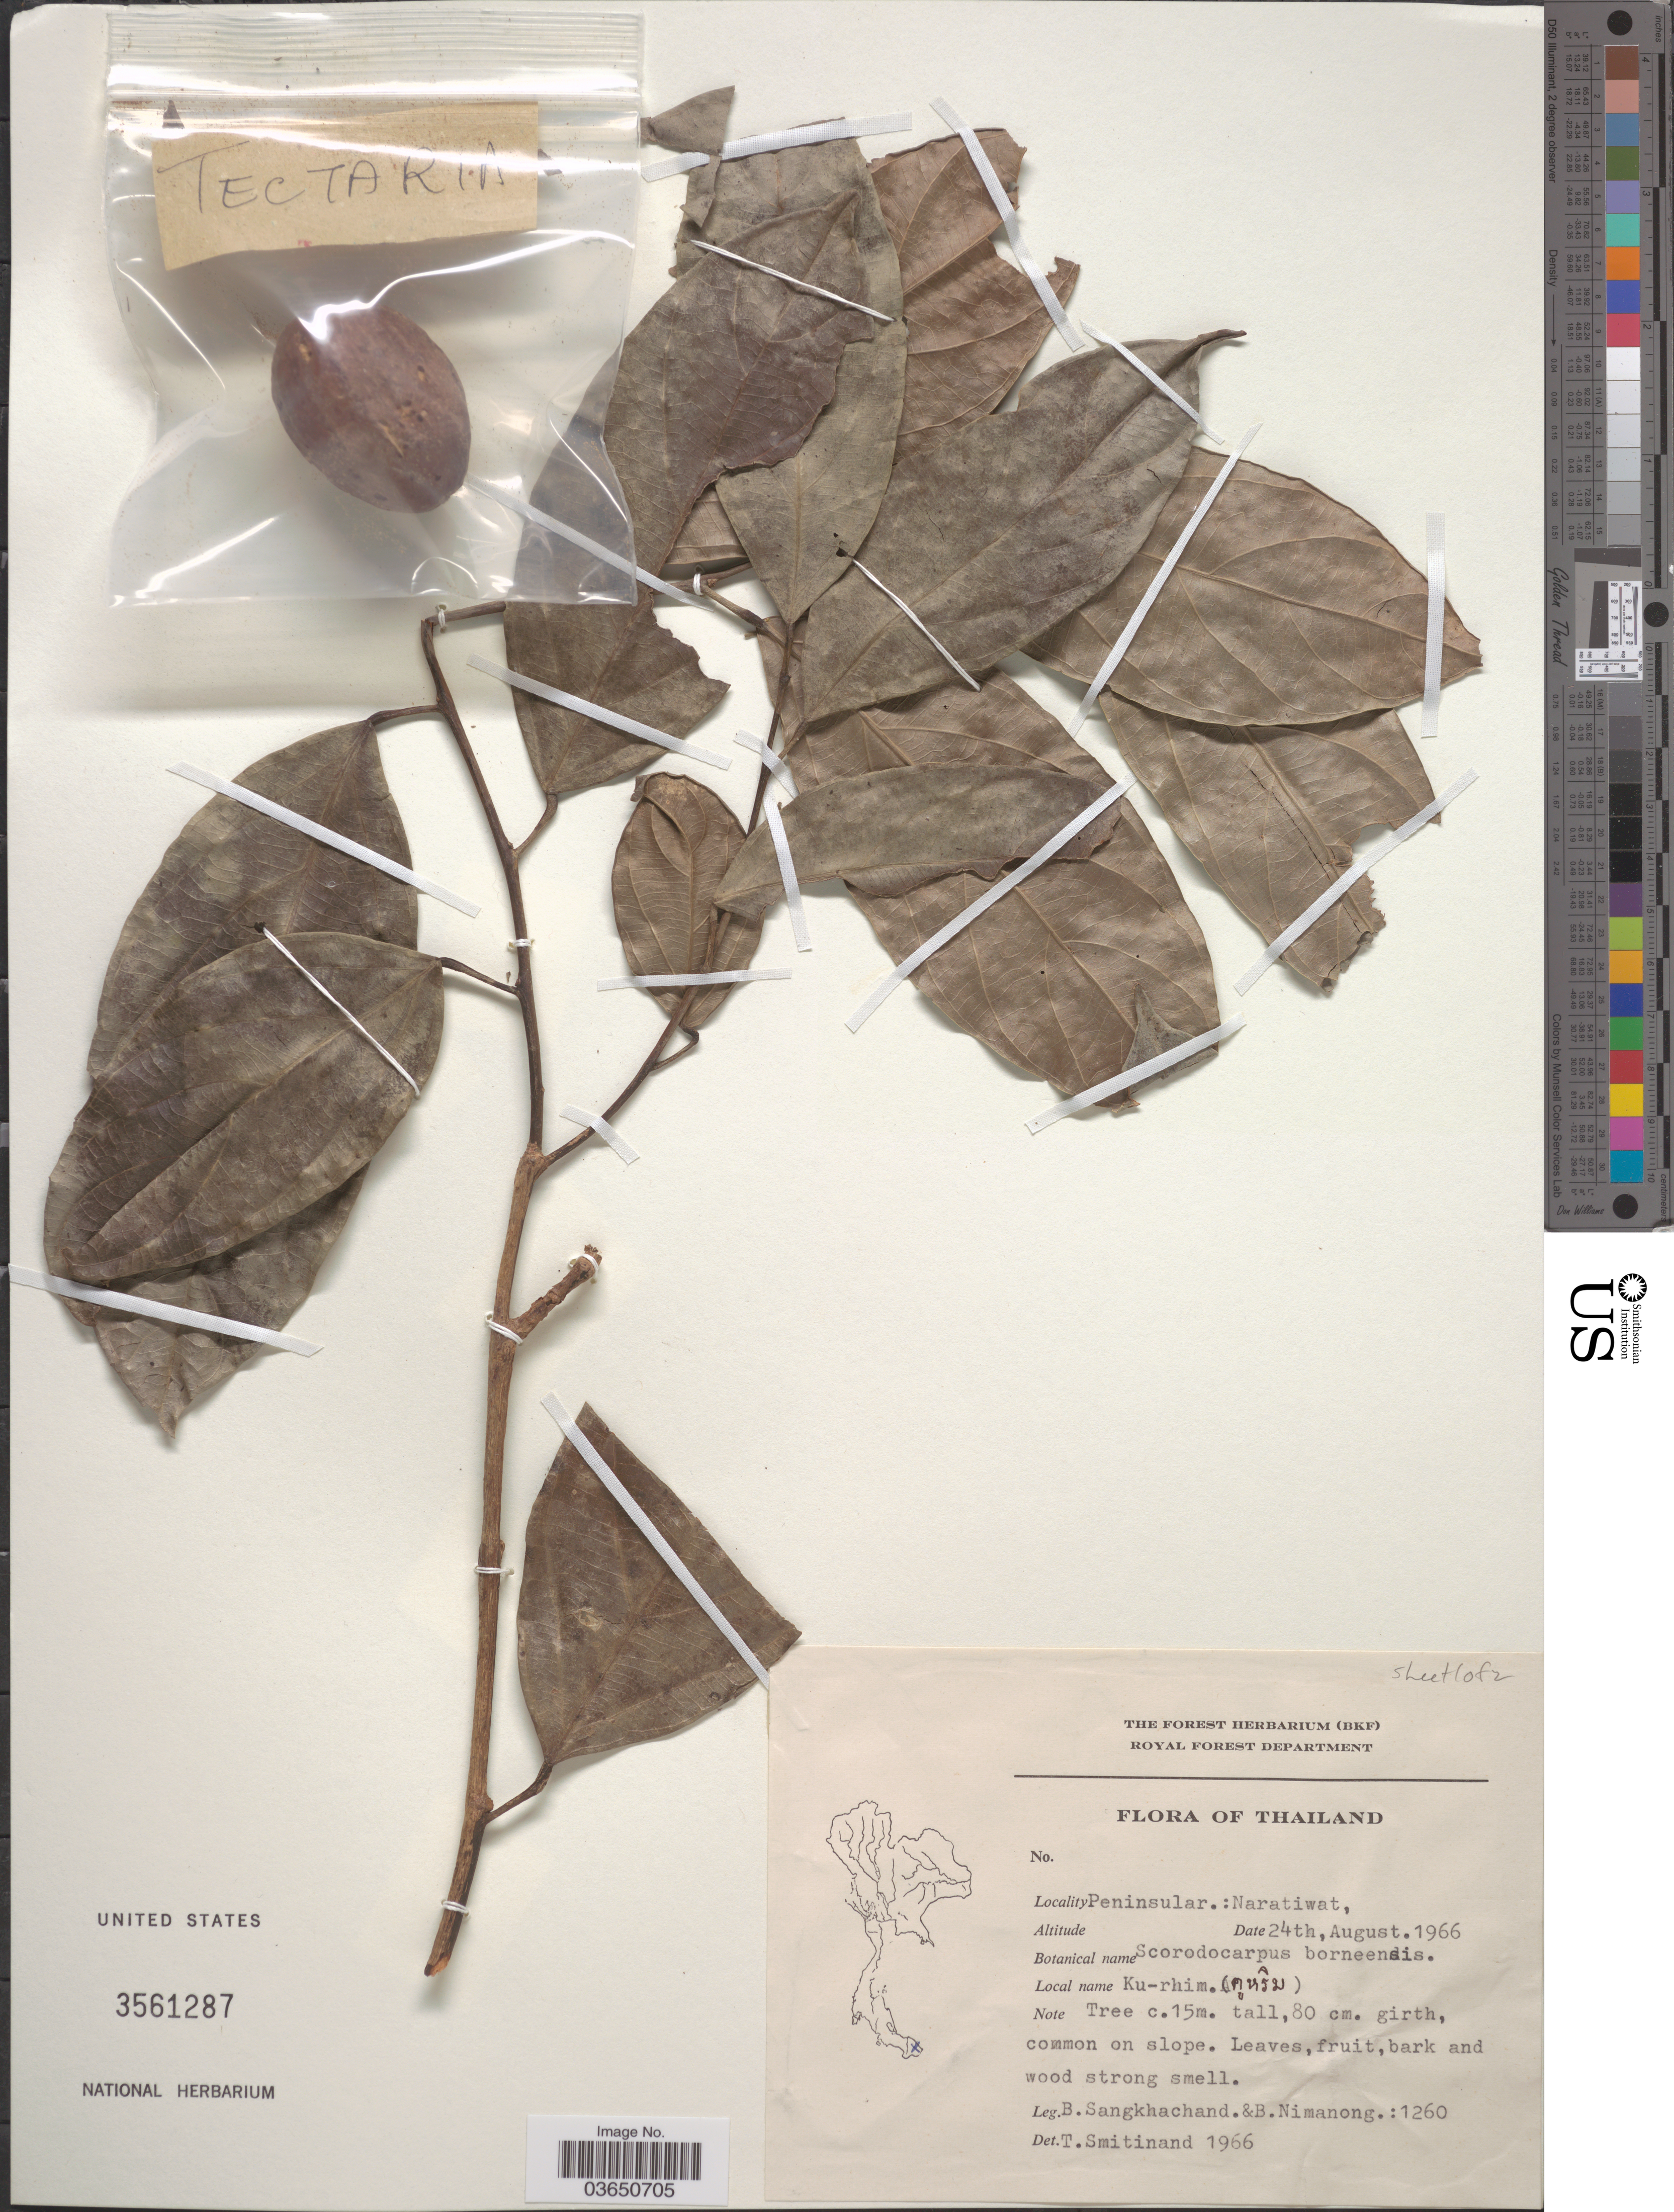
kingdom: Plantae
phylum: Tracheophyta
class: Magnoliopsida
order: Santalales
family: Strombosiaceae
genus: Scorodocarpus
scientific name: Scorodocarpus borneensis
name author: (Baill.) Becc.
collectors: B. Sangkhachand & B. Nimanong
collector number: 1260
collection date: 1966-08-24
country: Thailand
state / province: Narathiwat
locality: Peninsular.: Naratiwat.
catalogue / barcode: US 3561287